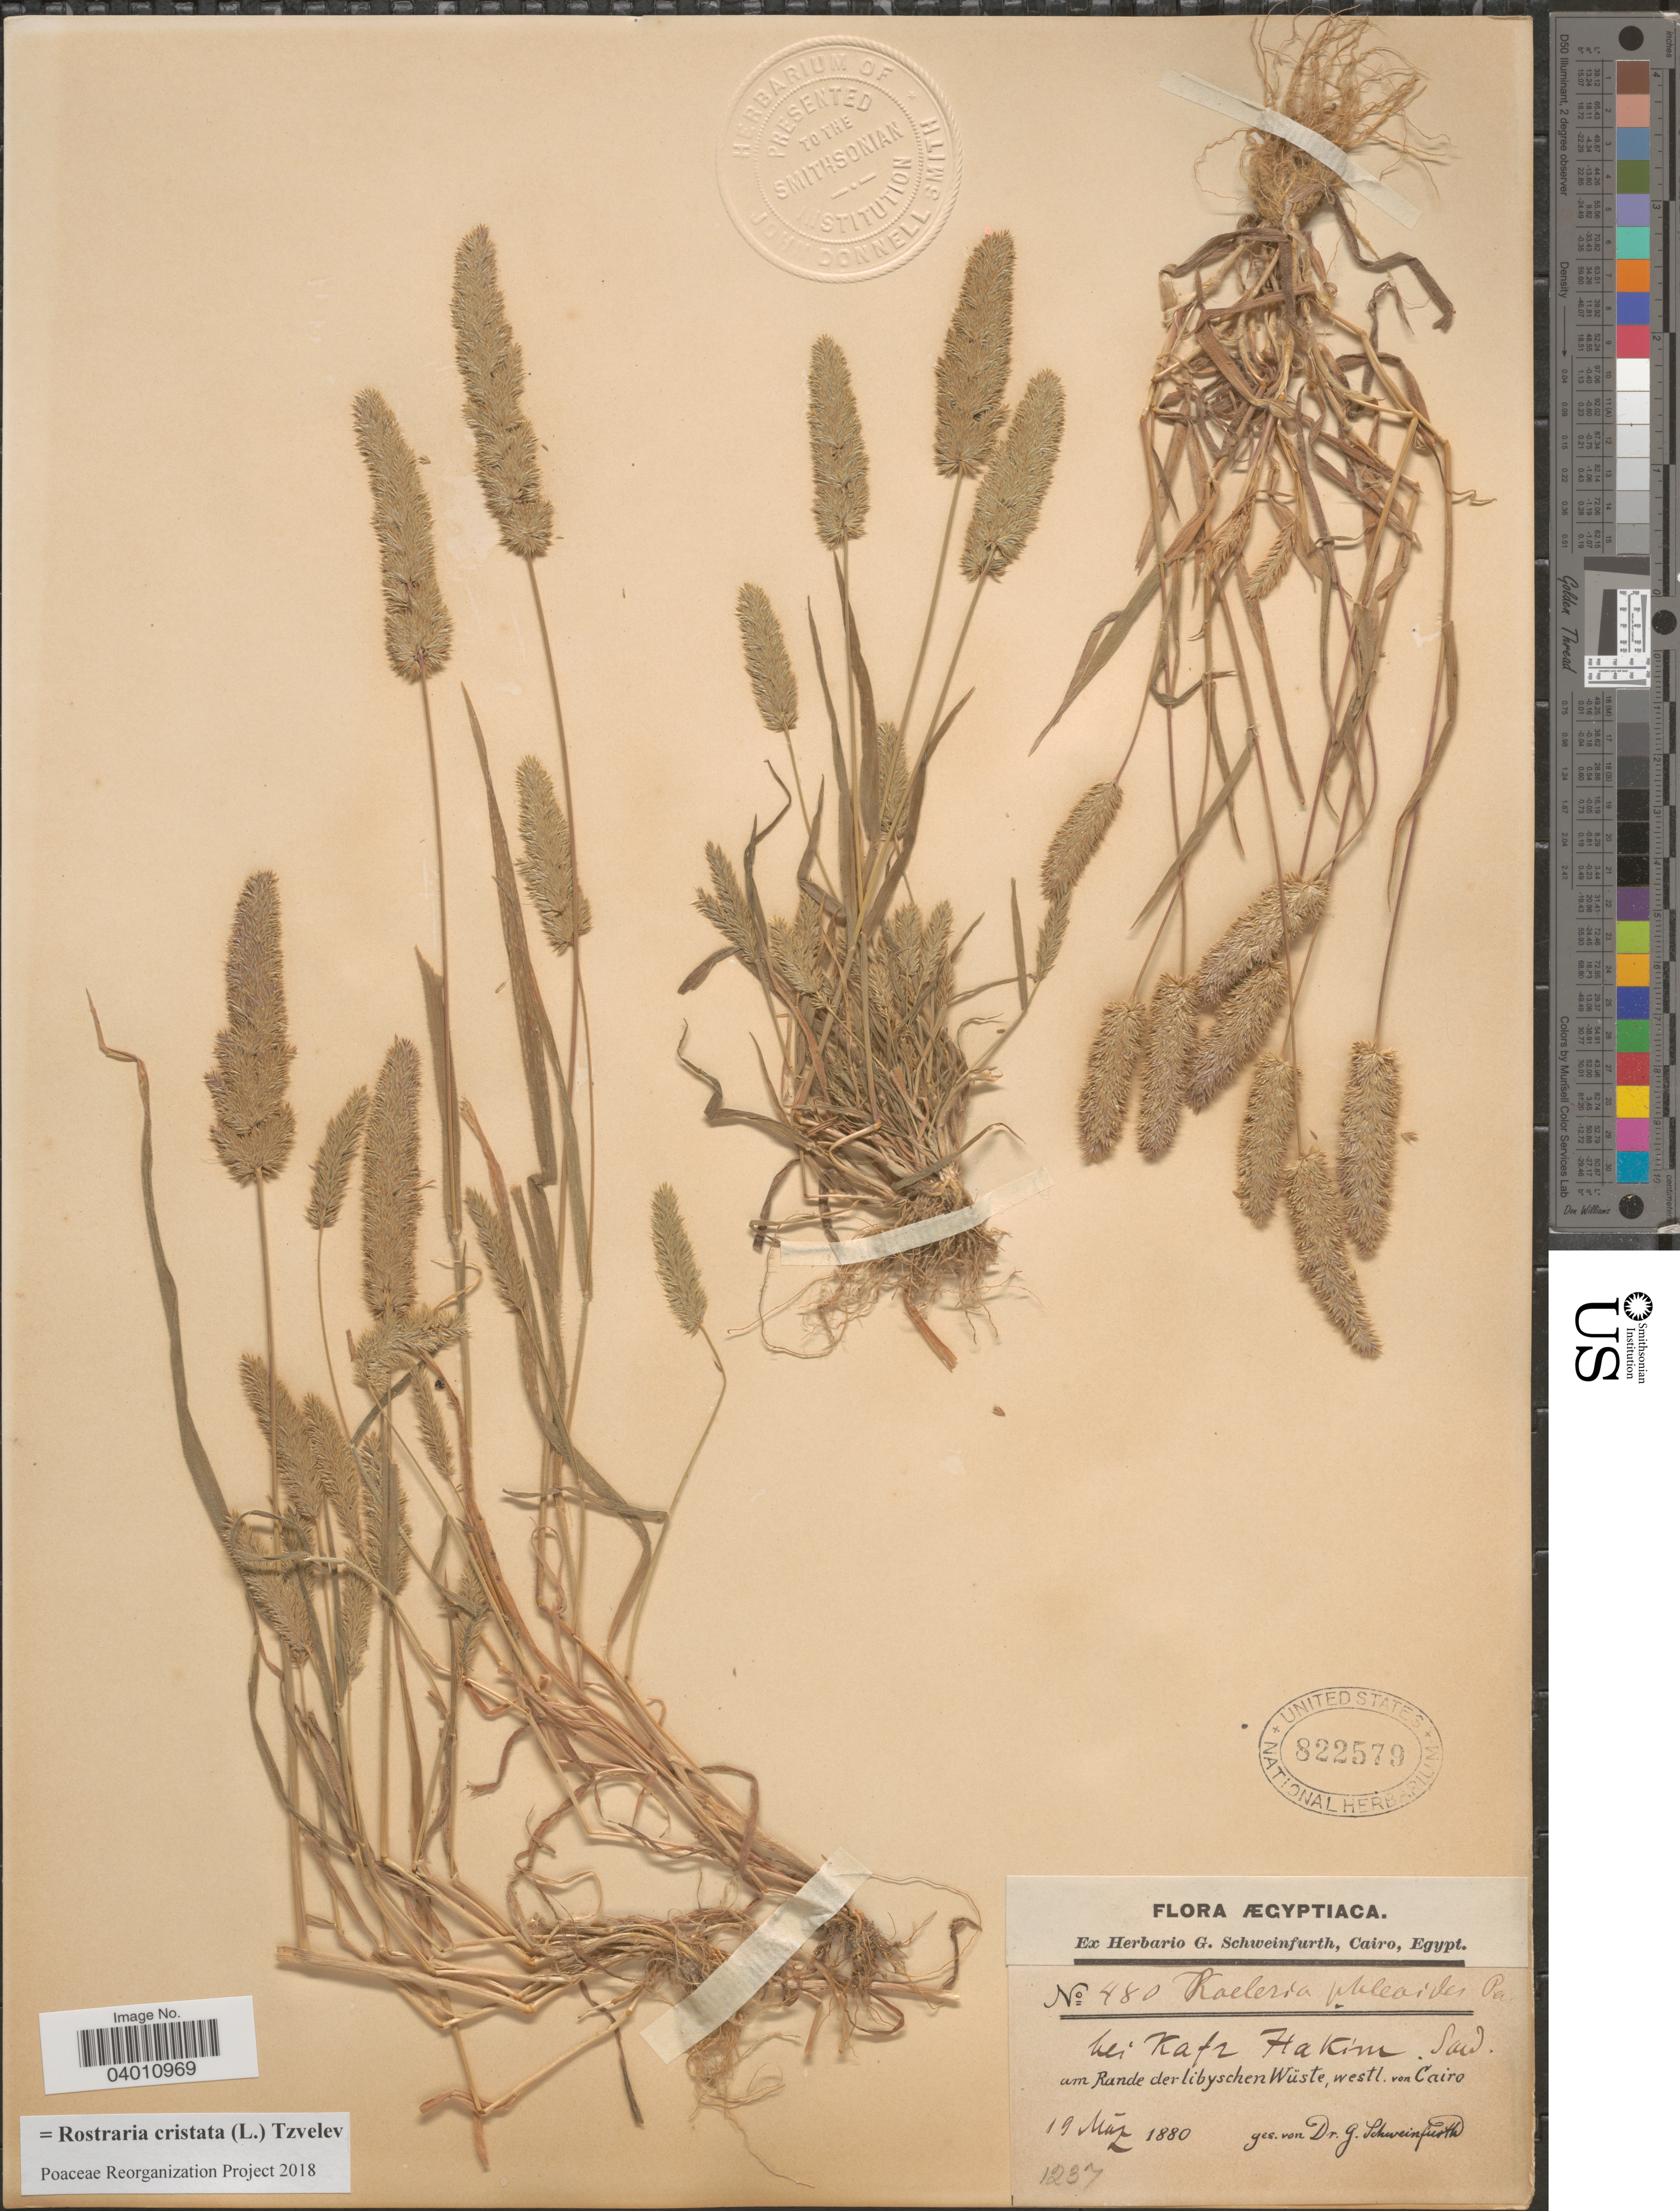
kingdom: Plantae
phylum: Tracheophyta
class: Liliopsida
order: Poales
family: Poaceae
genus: Rostraria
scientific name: Rostraria cristata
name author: (L.) Tzvelev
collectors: G. A. Schweinfurth (herbarium)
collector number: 480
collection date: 1880-03-19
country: Egypt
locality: Bei Kafr Hakim. Am Rande der libyschen Wüste, westl. von Cairo.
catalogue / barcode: US 822579